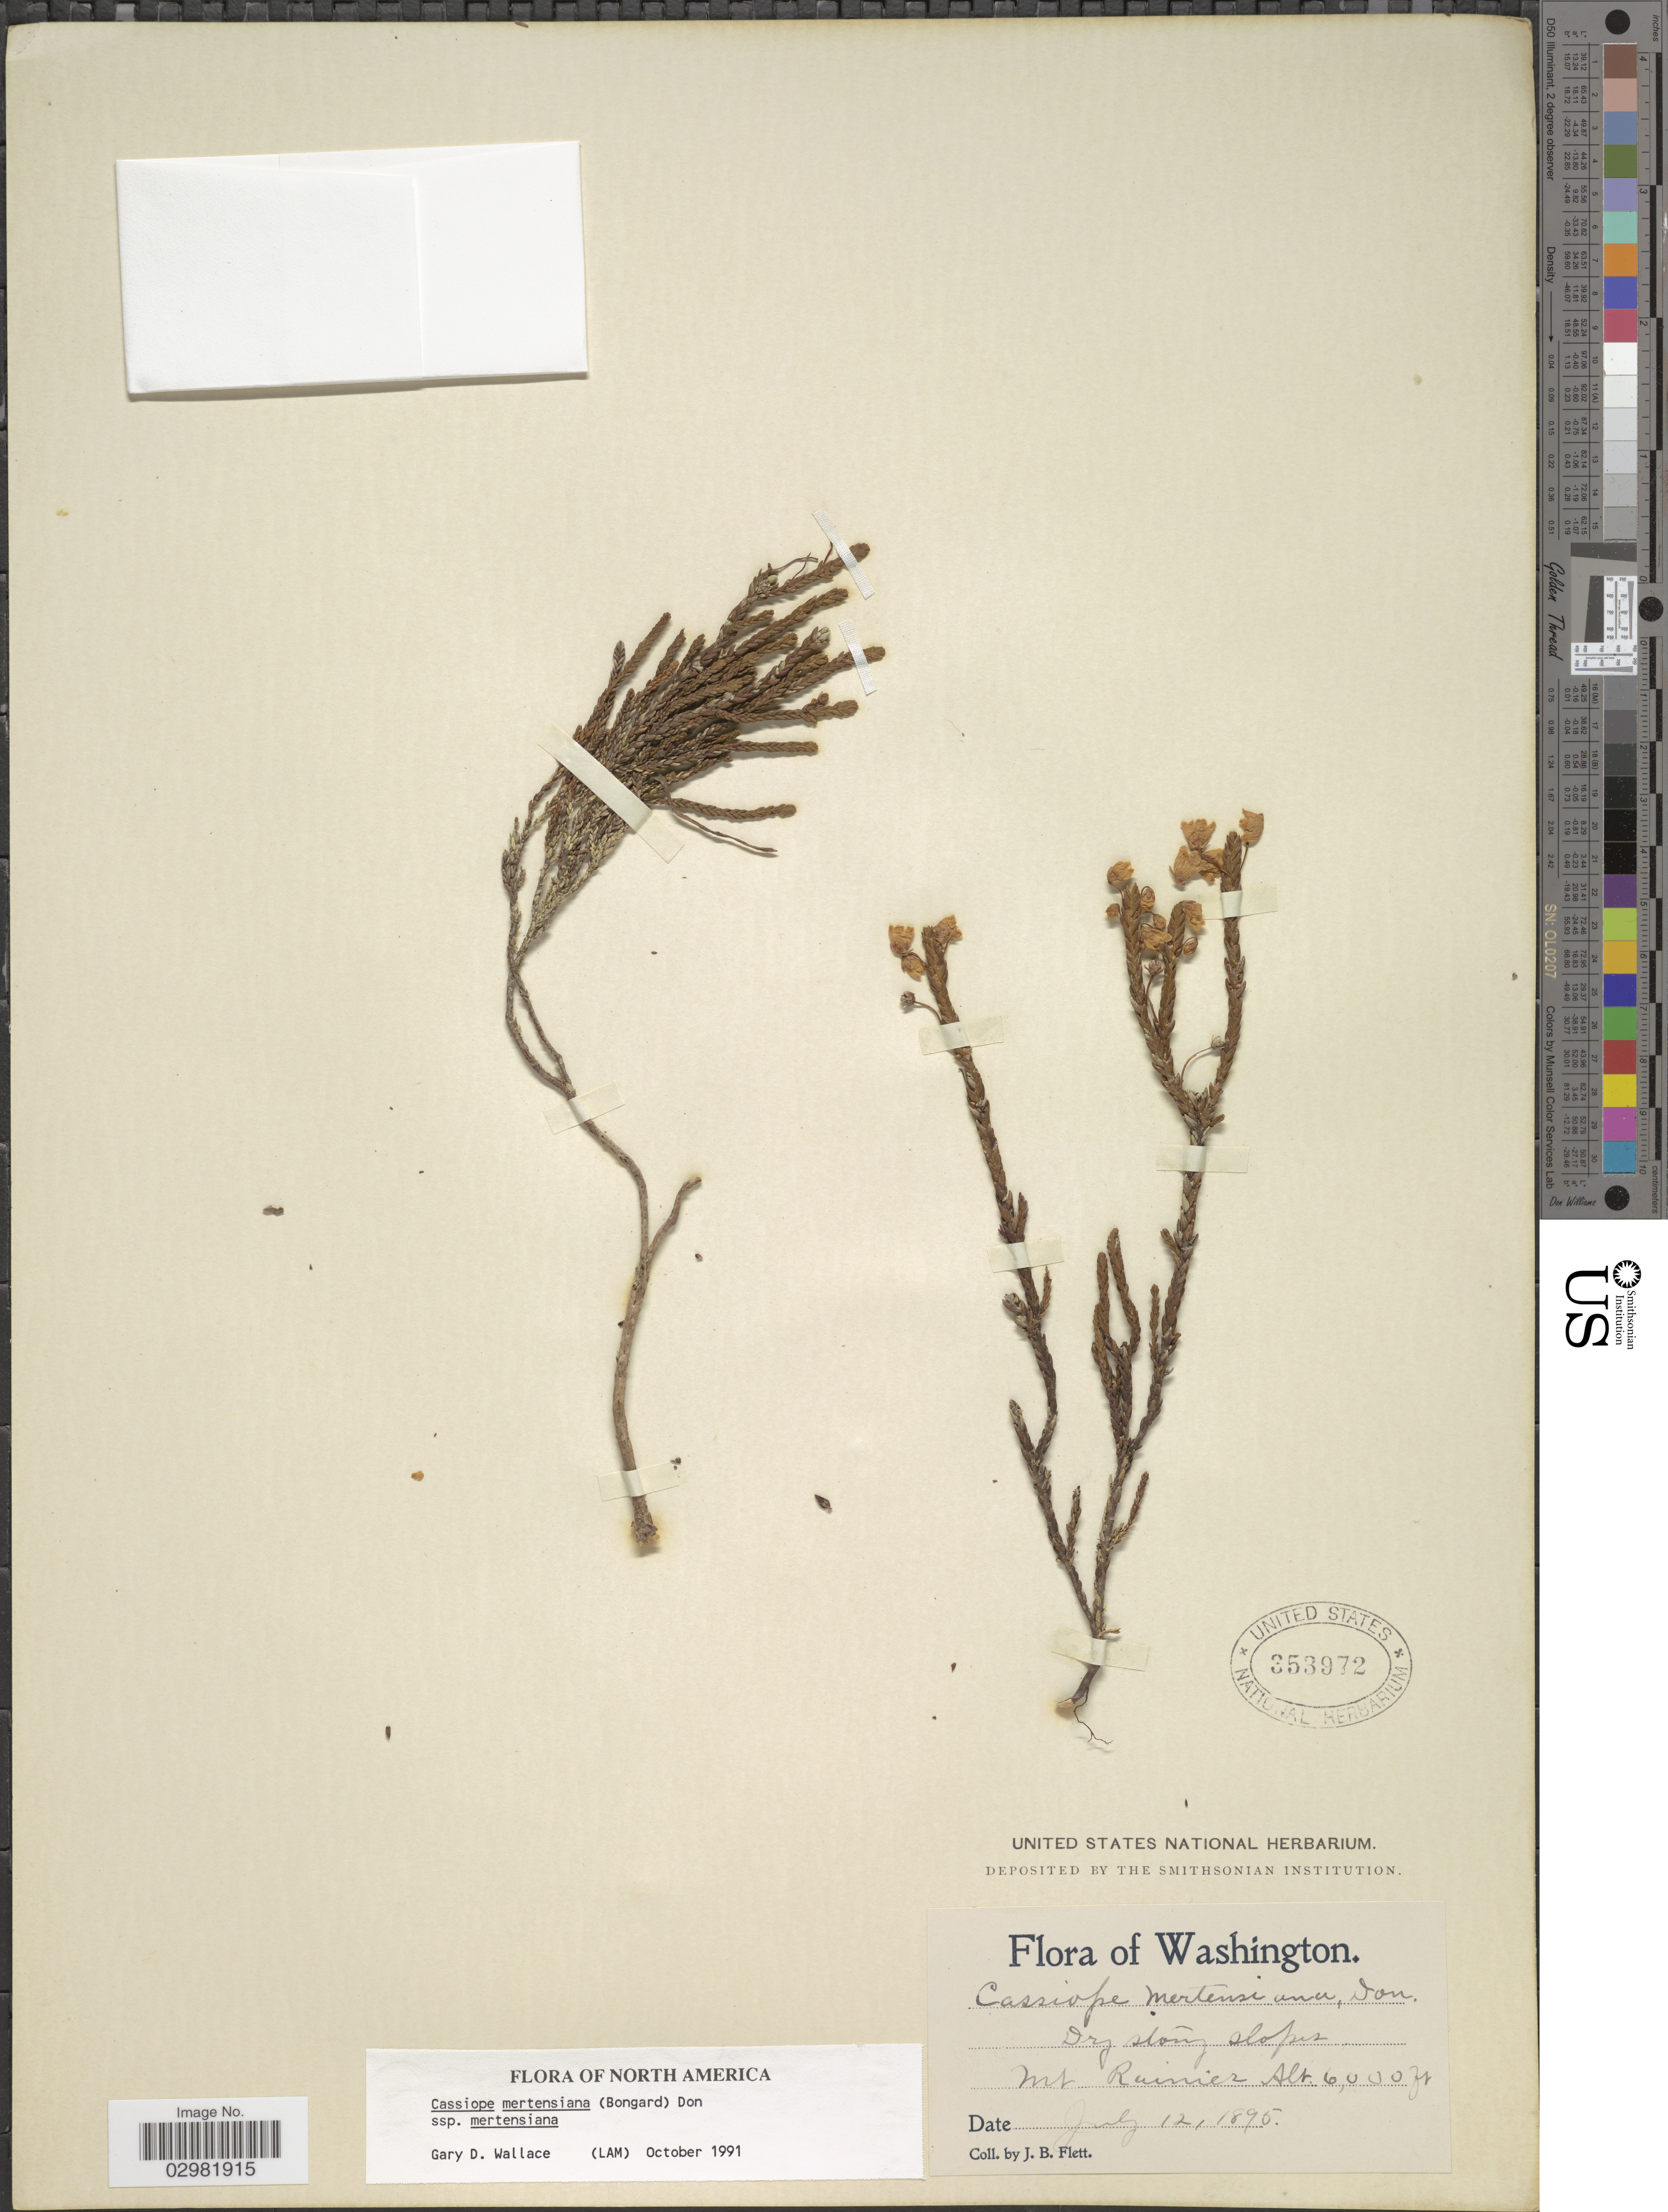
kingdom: Plantae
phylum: Tracheophyta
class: Magnoliopsida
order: Ericales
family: Ericaceae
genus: Cassiope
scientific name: Cassiope mertensiana subsp. mertensiana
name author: (Bong.) G. Don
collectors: J. Flett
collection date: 1895-07-12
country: United States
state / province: Washington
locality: Mt. Rainier.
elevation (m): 1829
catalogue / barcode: US 353972